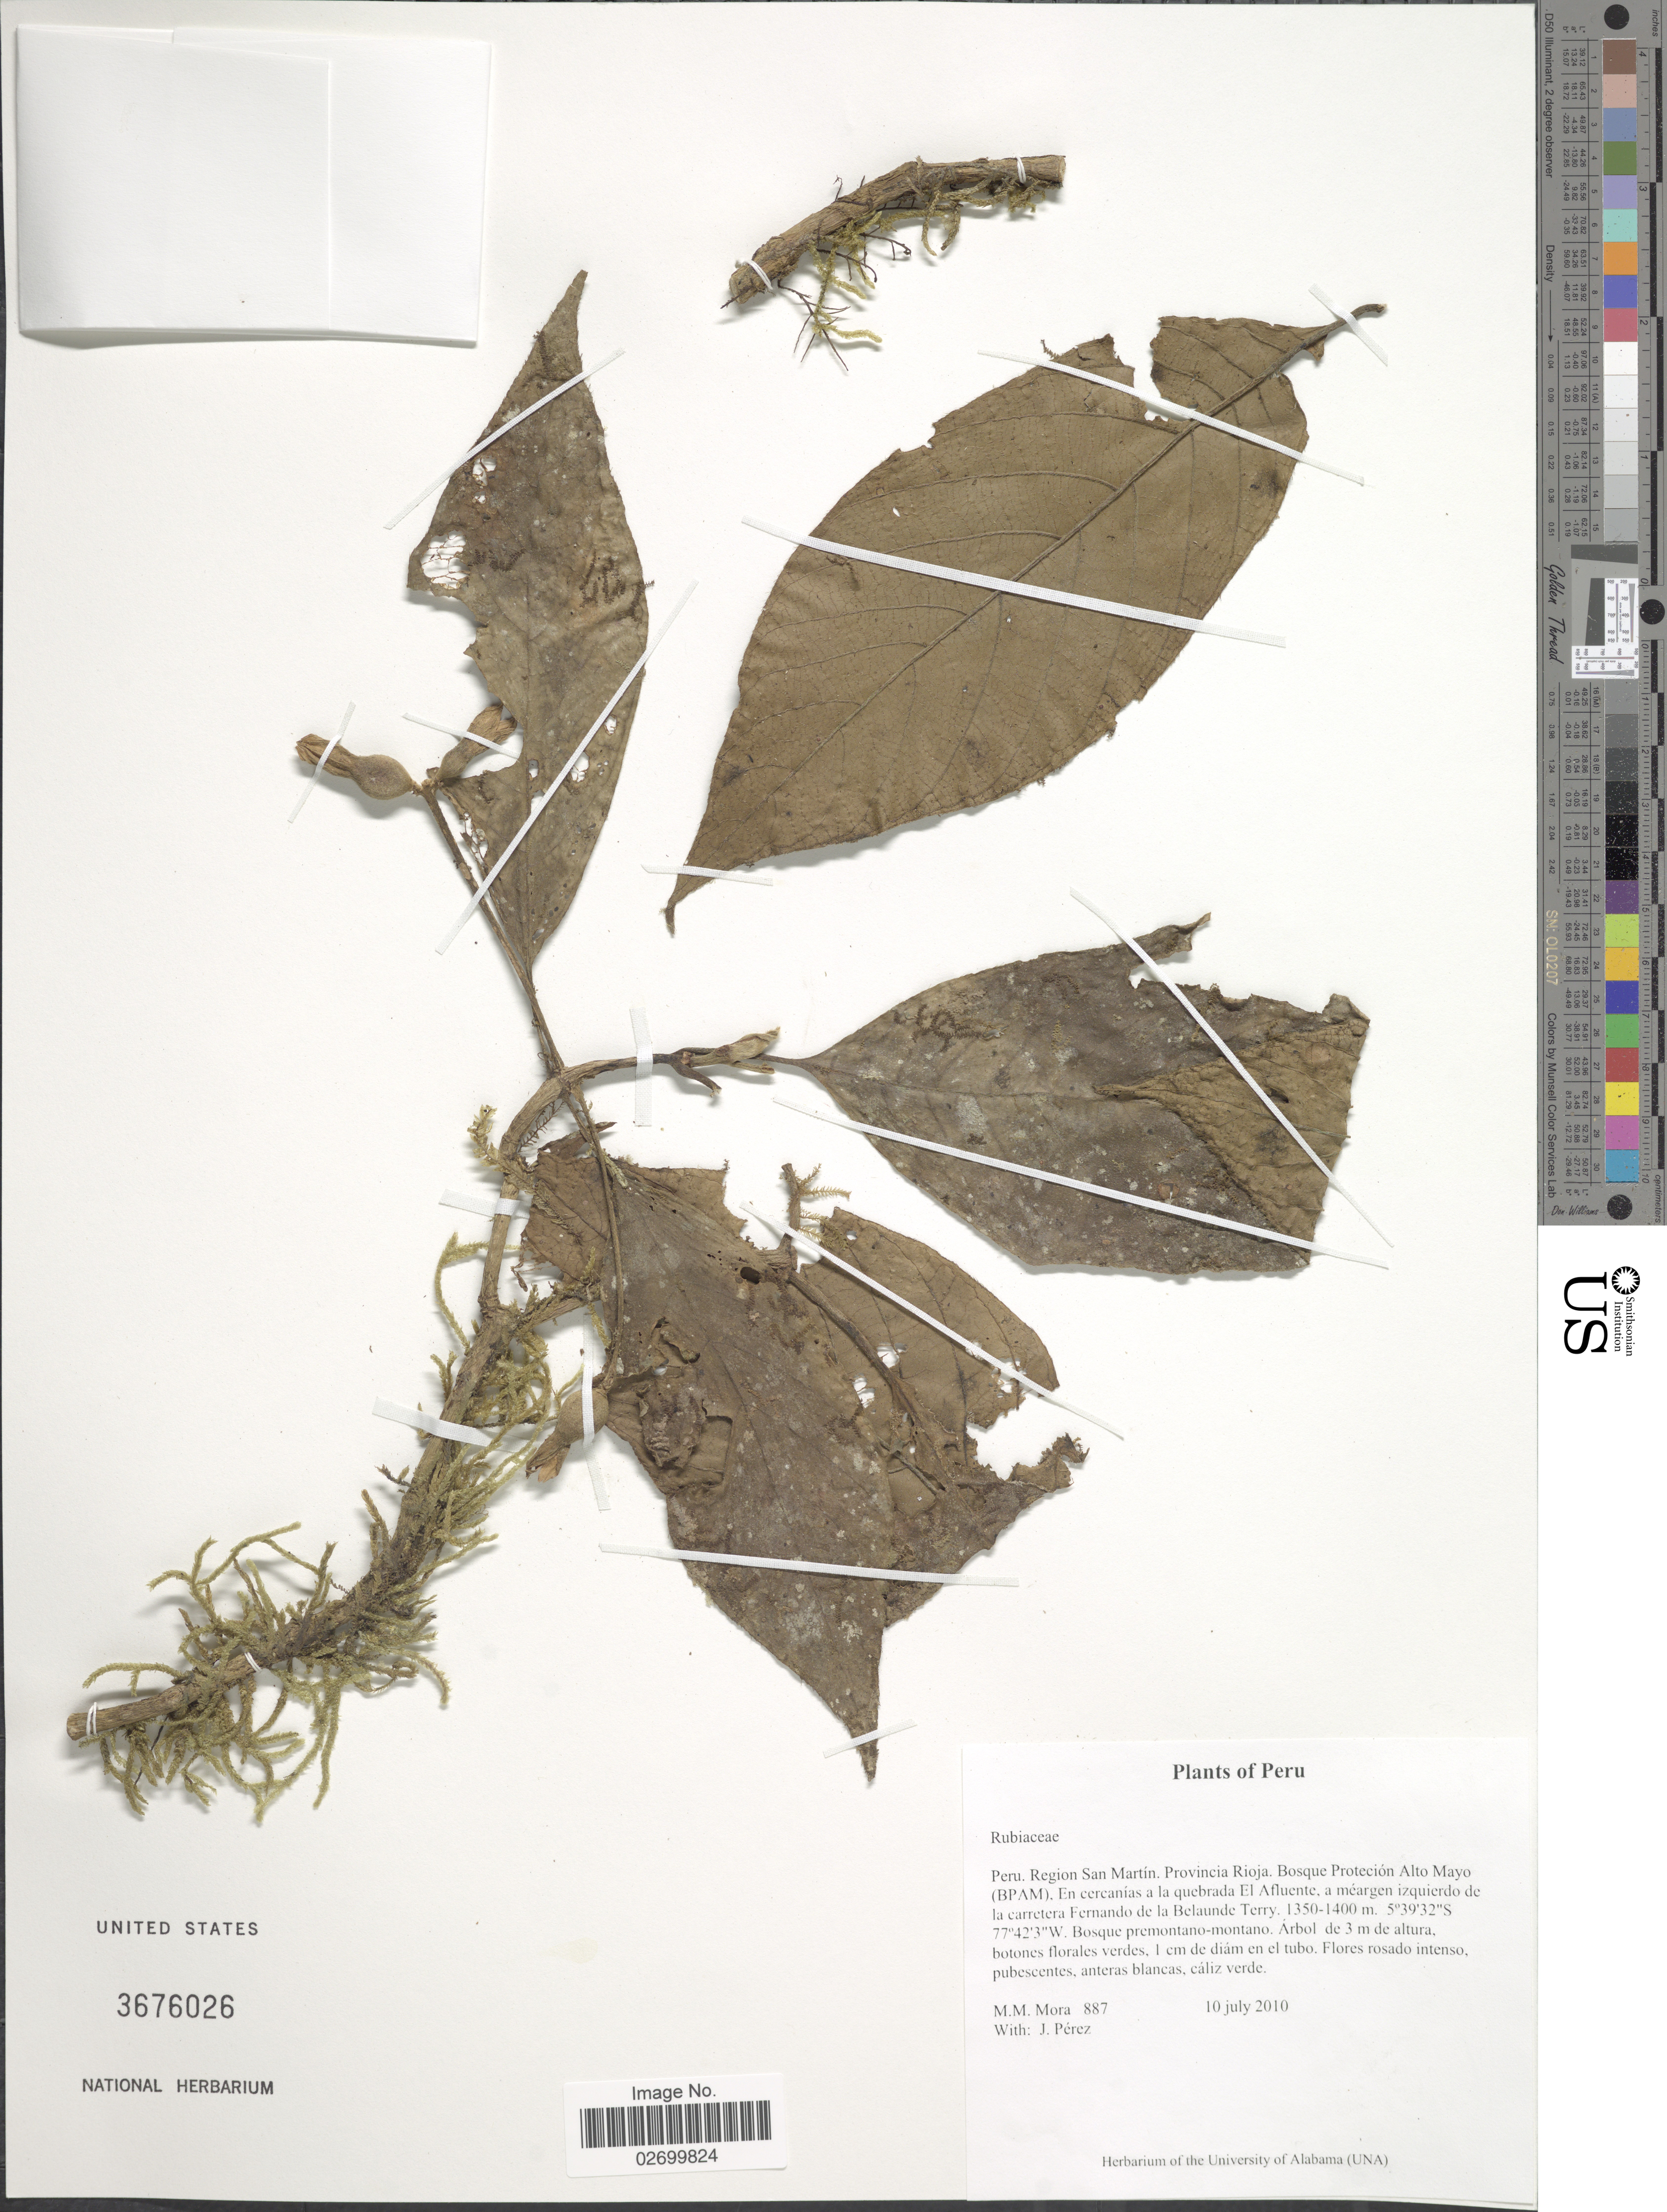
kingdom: Plantae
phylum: Tracheophyta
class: Magnoliopsida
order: Gentianales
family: Rubiaceae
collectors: M. M. Mora & J. Perez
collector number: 887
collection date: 2010-07-10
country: Peru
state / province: San Martín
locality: Region San Martin. Provincia Rioja. Bosque Protection Alto Mayo (BPAM). En cercanias a la quebrada El Afluente, a meargen izquierdo de la carretera Fernando de la Belaunde Terry.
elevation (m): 1350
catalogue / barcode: US 3676026